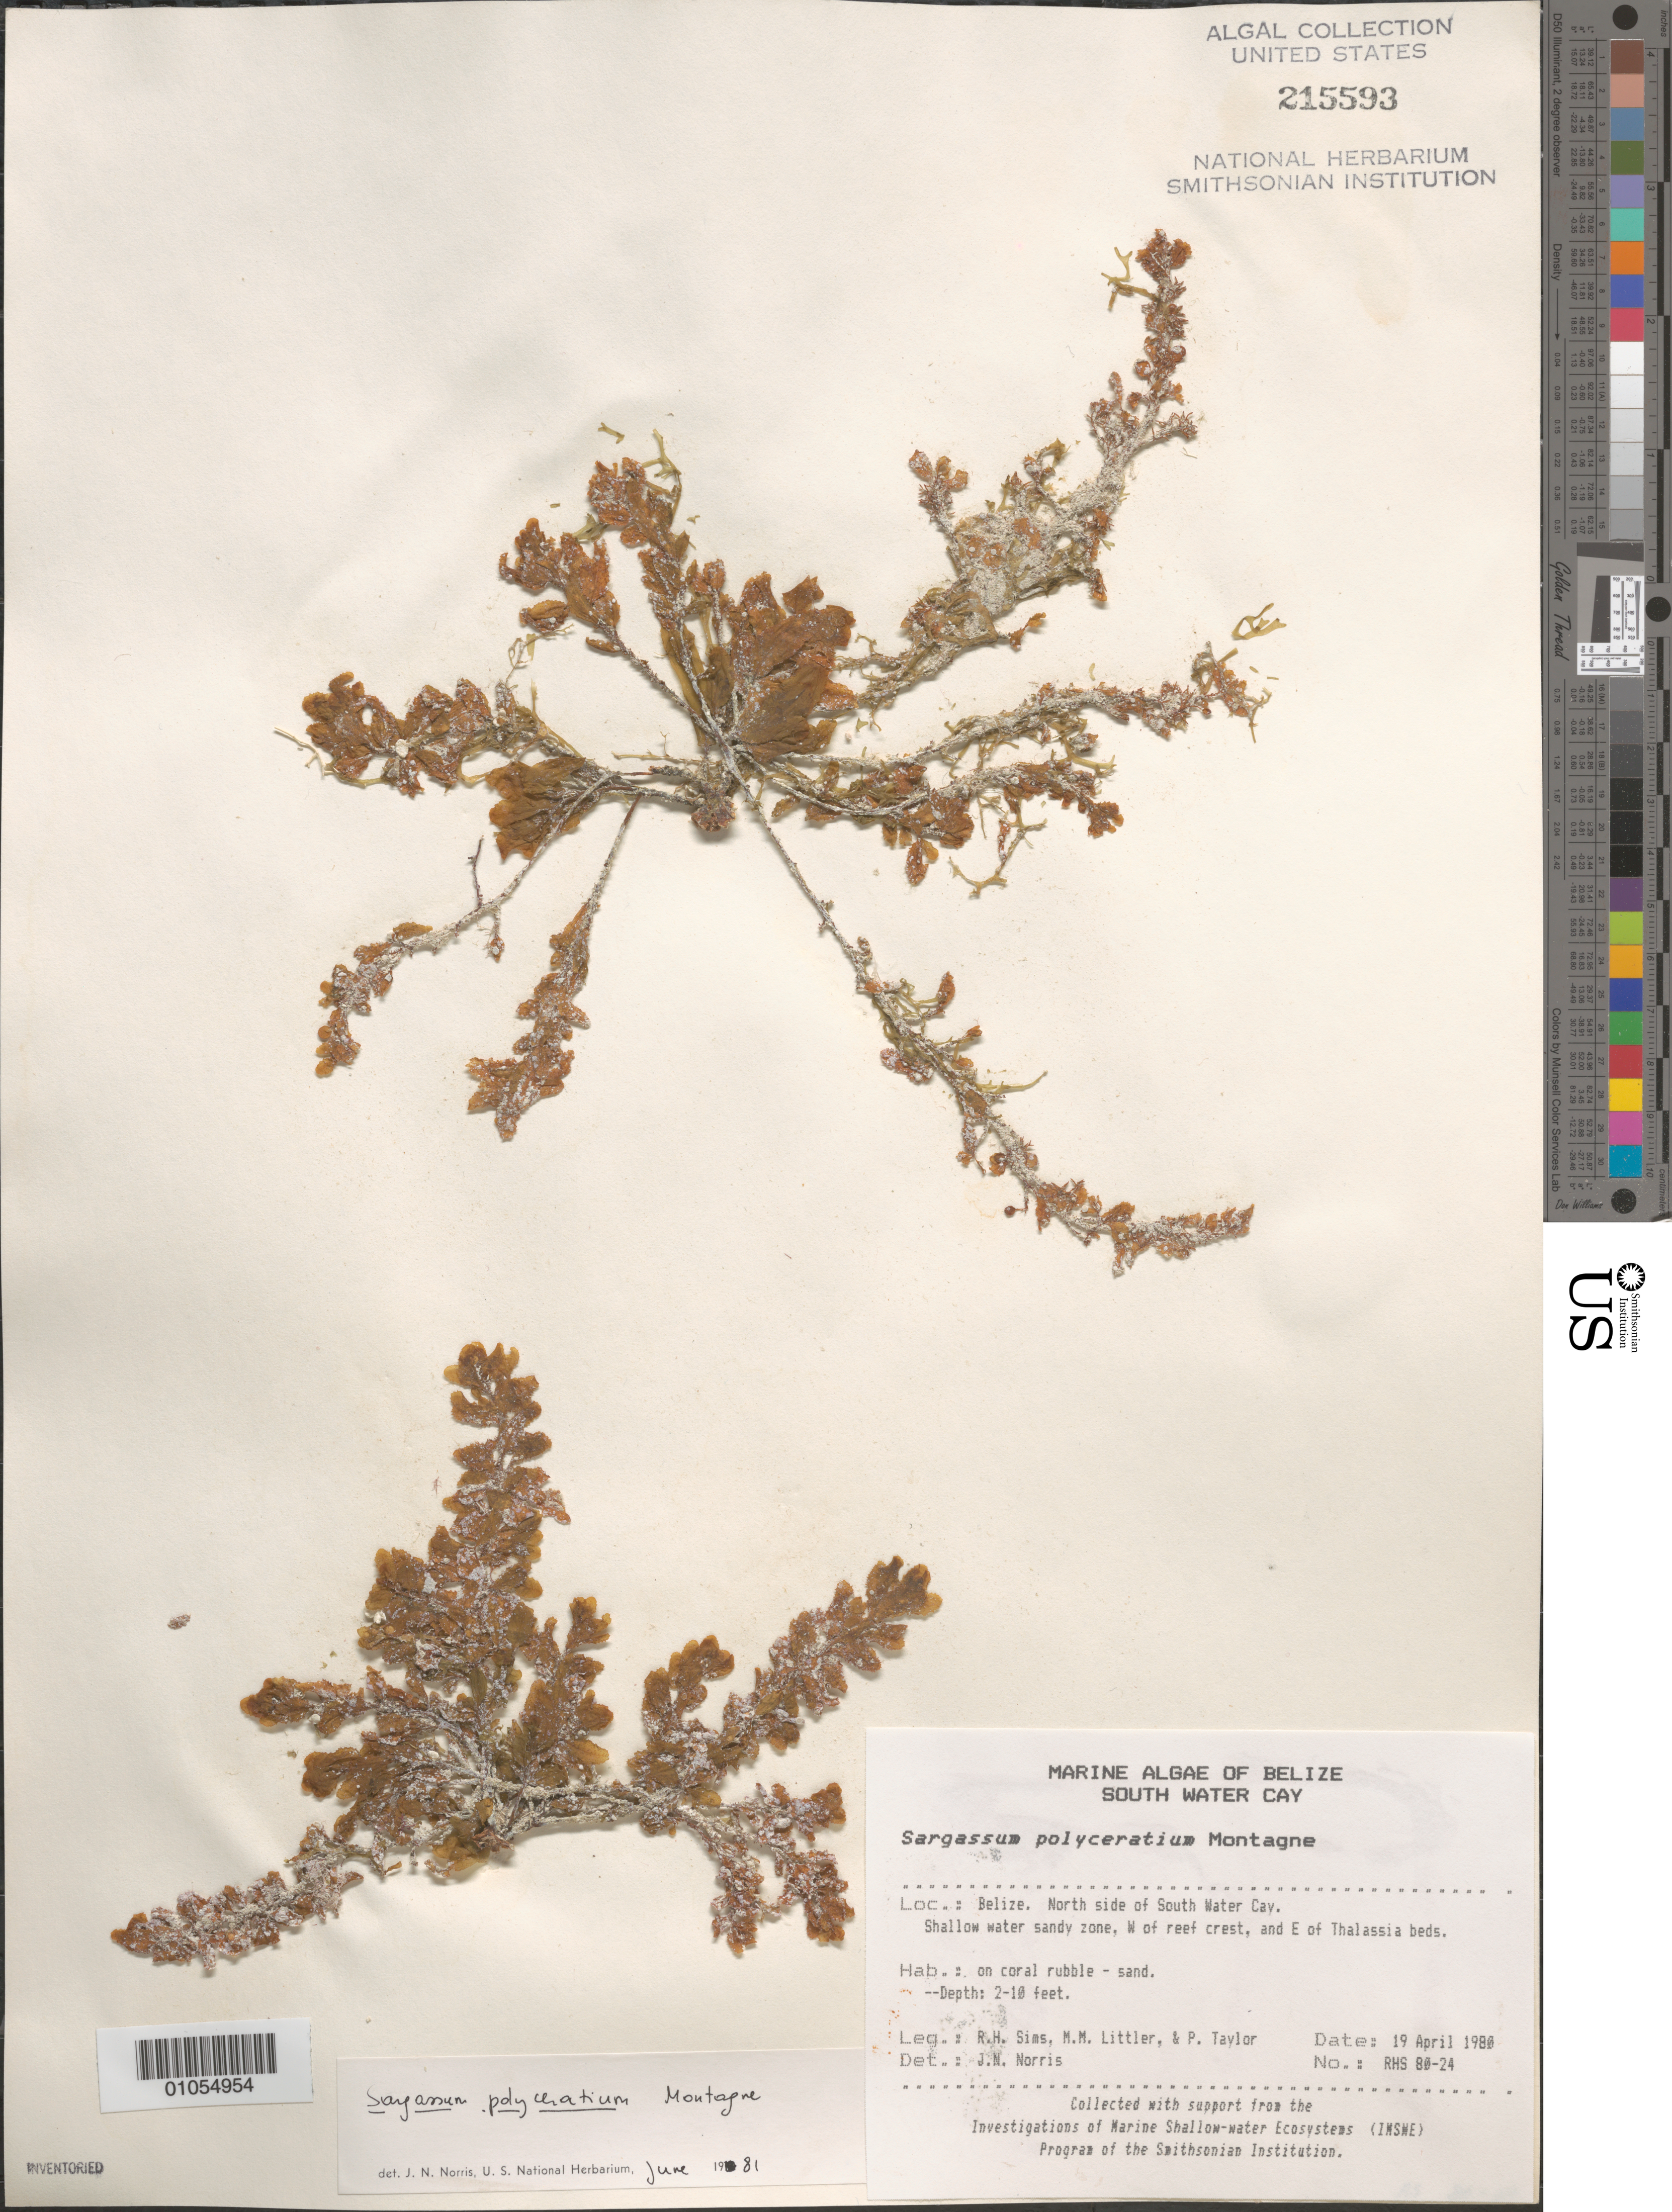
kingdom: Chromista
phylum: Ochrophyta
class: Phaeophyceae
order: Fucales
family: Sargassaceae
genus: Sargassum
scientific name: Sargassum polyceratium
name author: Mont.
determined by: Norris, James N.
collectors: R. H. Sims, M. M. Littler & P. R. Taylor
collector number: RHS 80-24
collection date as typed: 19 Apr 1980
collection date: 1980-04-19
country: Belize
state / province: Stann Creek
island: South Water Cay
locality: North side of South Water Cay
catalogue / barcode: US 215593